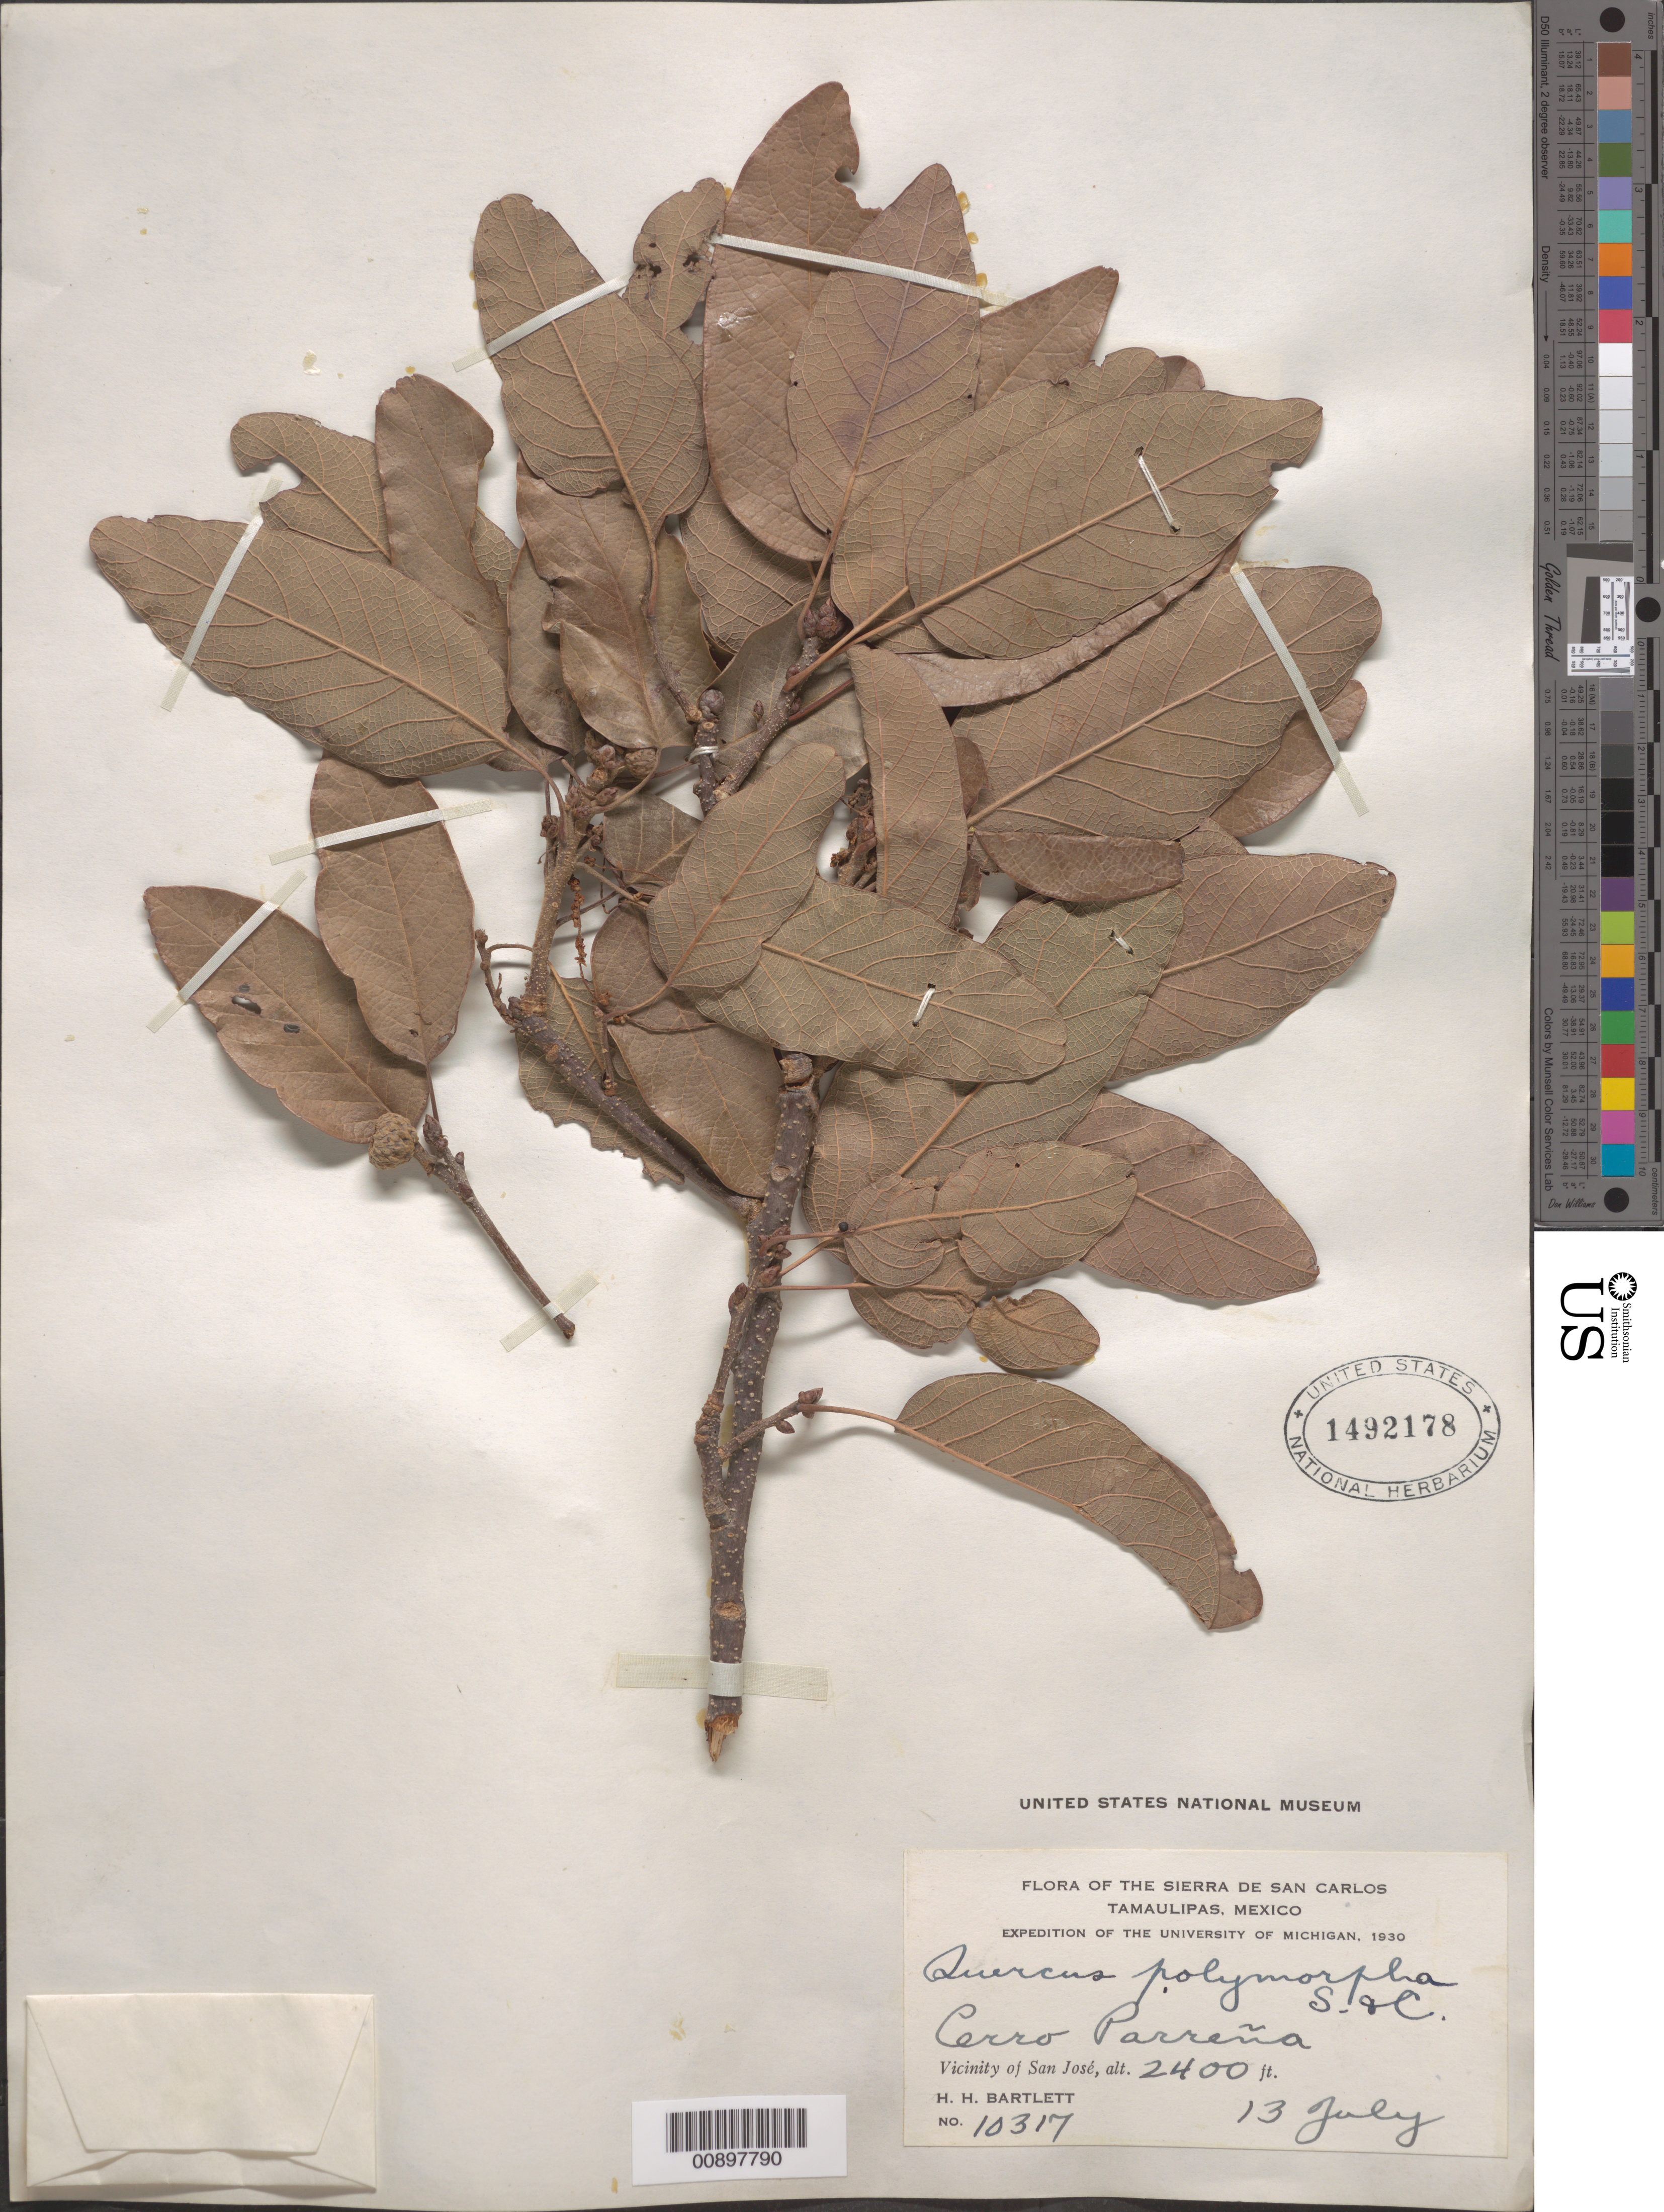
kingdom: Plantae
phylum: Tracheophyta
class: Magnoliopsida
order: Fagales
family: Fagaceae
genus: Quercus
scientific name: Quercus polymorpha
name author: Schltdl. & Cham.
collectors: H. H. Bartlett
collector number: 10317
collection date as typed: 13 Jul 1930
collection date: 1930-07-13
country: Mexico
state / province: Tamaulipas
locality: Cerro Parreña. Vicinity of San José. Sierra de San Carlos, Tamaulipas.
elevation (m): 732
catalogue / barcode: US 1492178